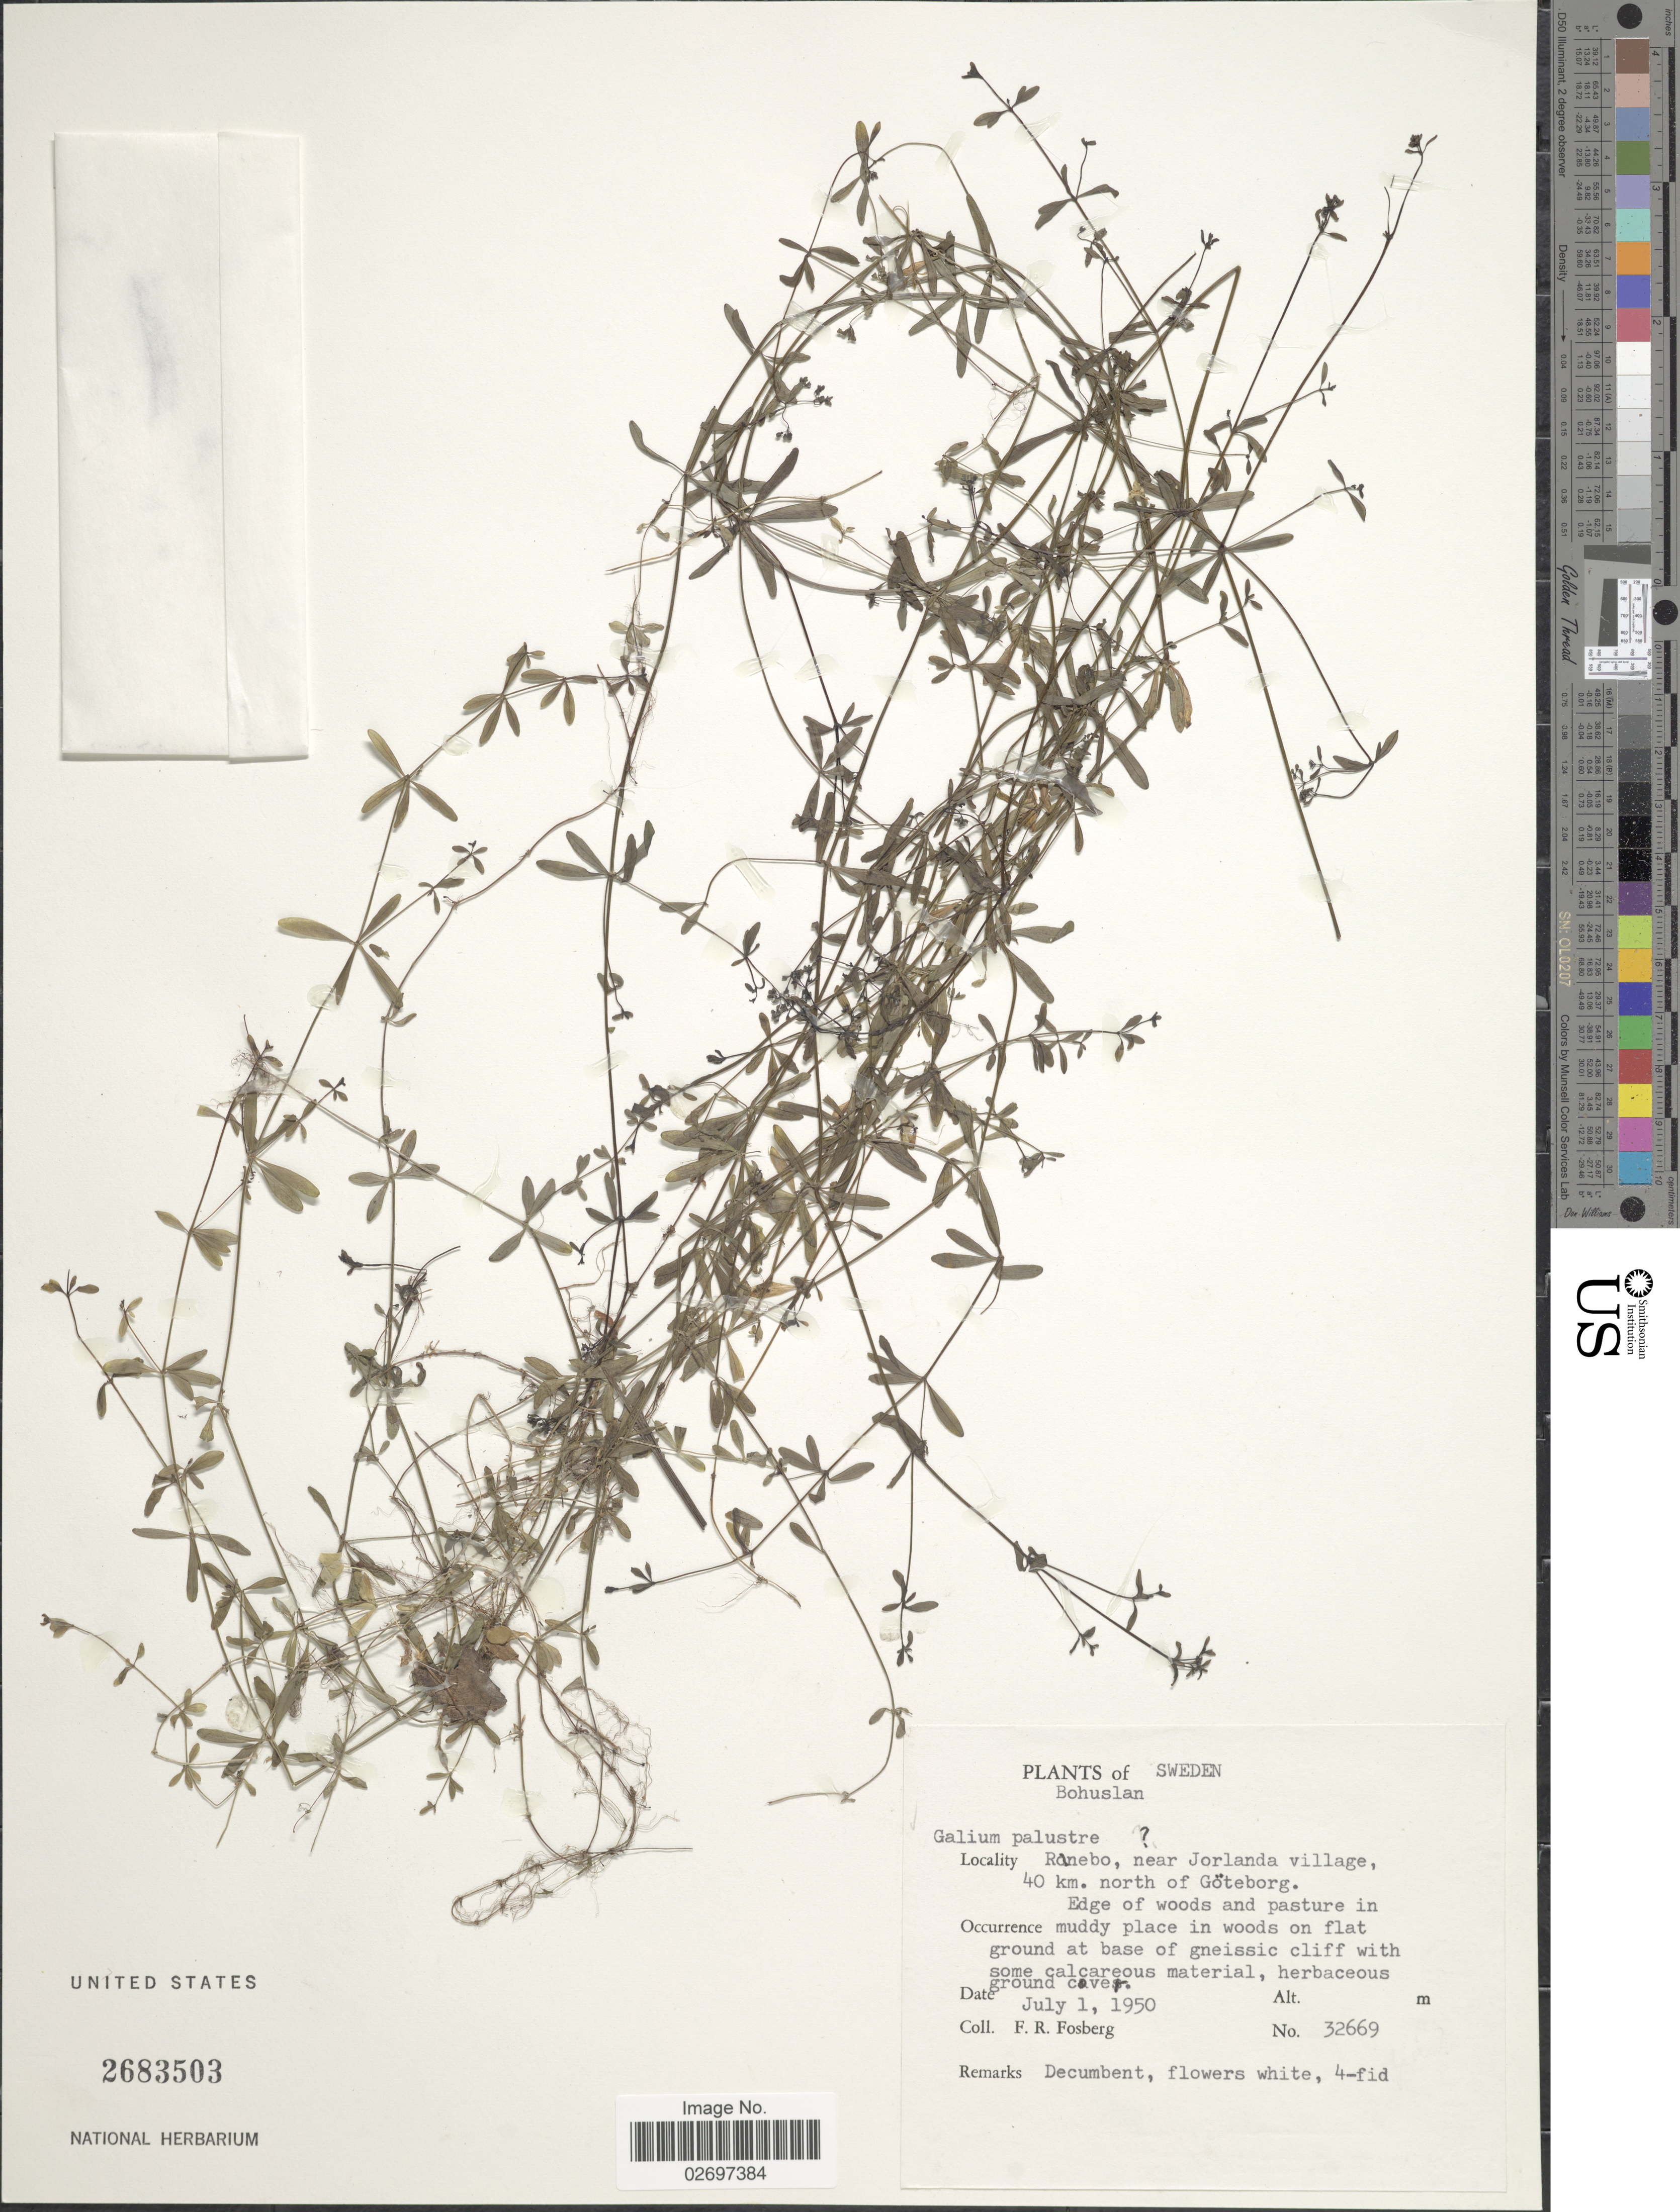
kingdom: Plantae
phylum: Tracheophyta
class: Magnoliopsida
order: Gentianales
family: Rubiaceae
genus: Galium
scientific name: Galium palustre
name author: L.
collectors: F. R. Fosberg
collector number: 32669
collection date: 1950-07-01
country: Sweden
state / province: Västra Götaland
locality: Bohuslan. Rinebo, near Jorlanda village, 40 km. north of Göteborg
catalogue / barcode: US 2683503